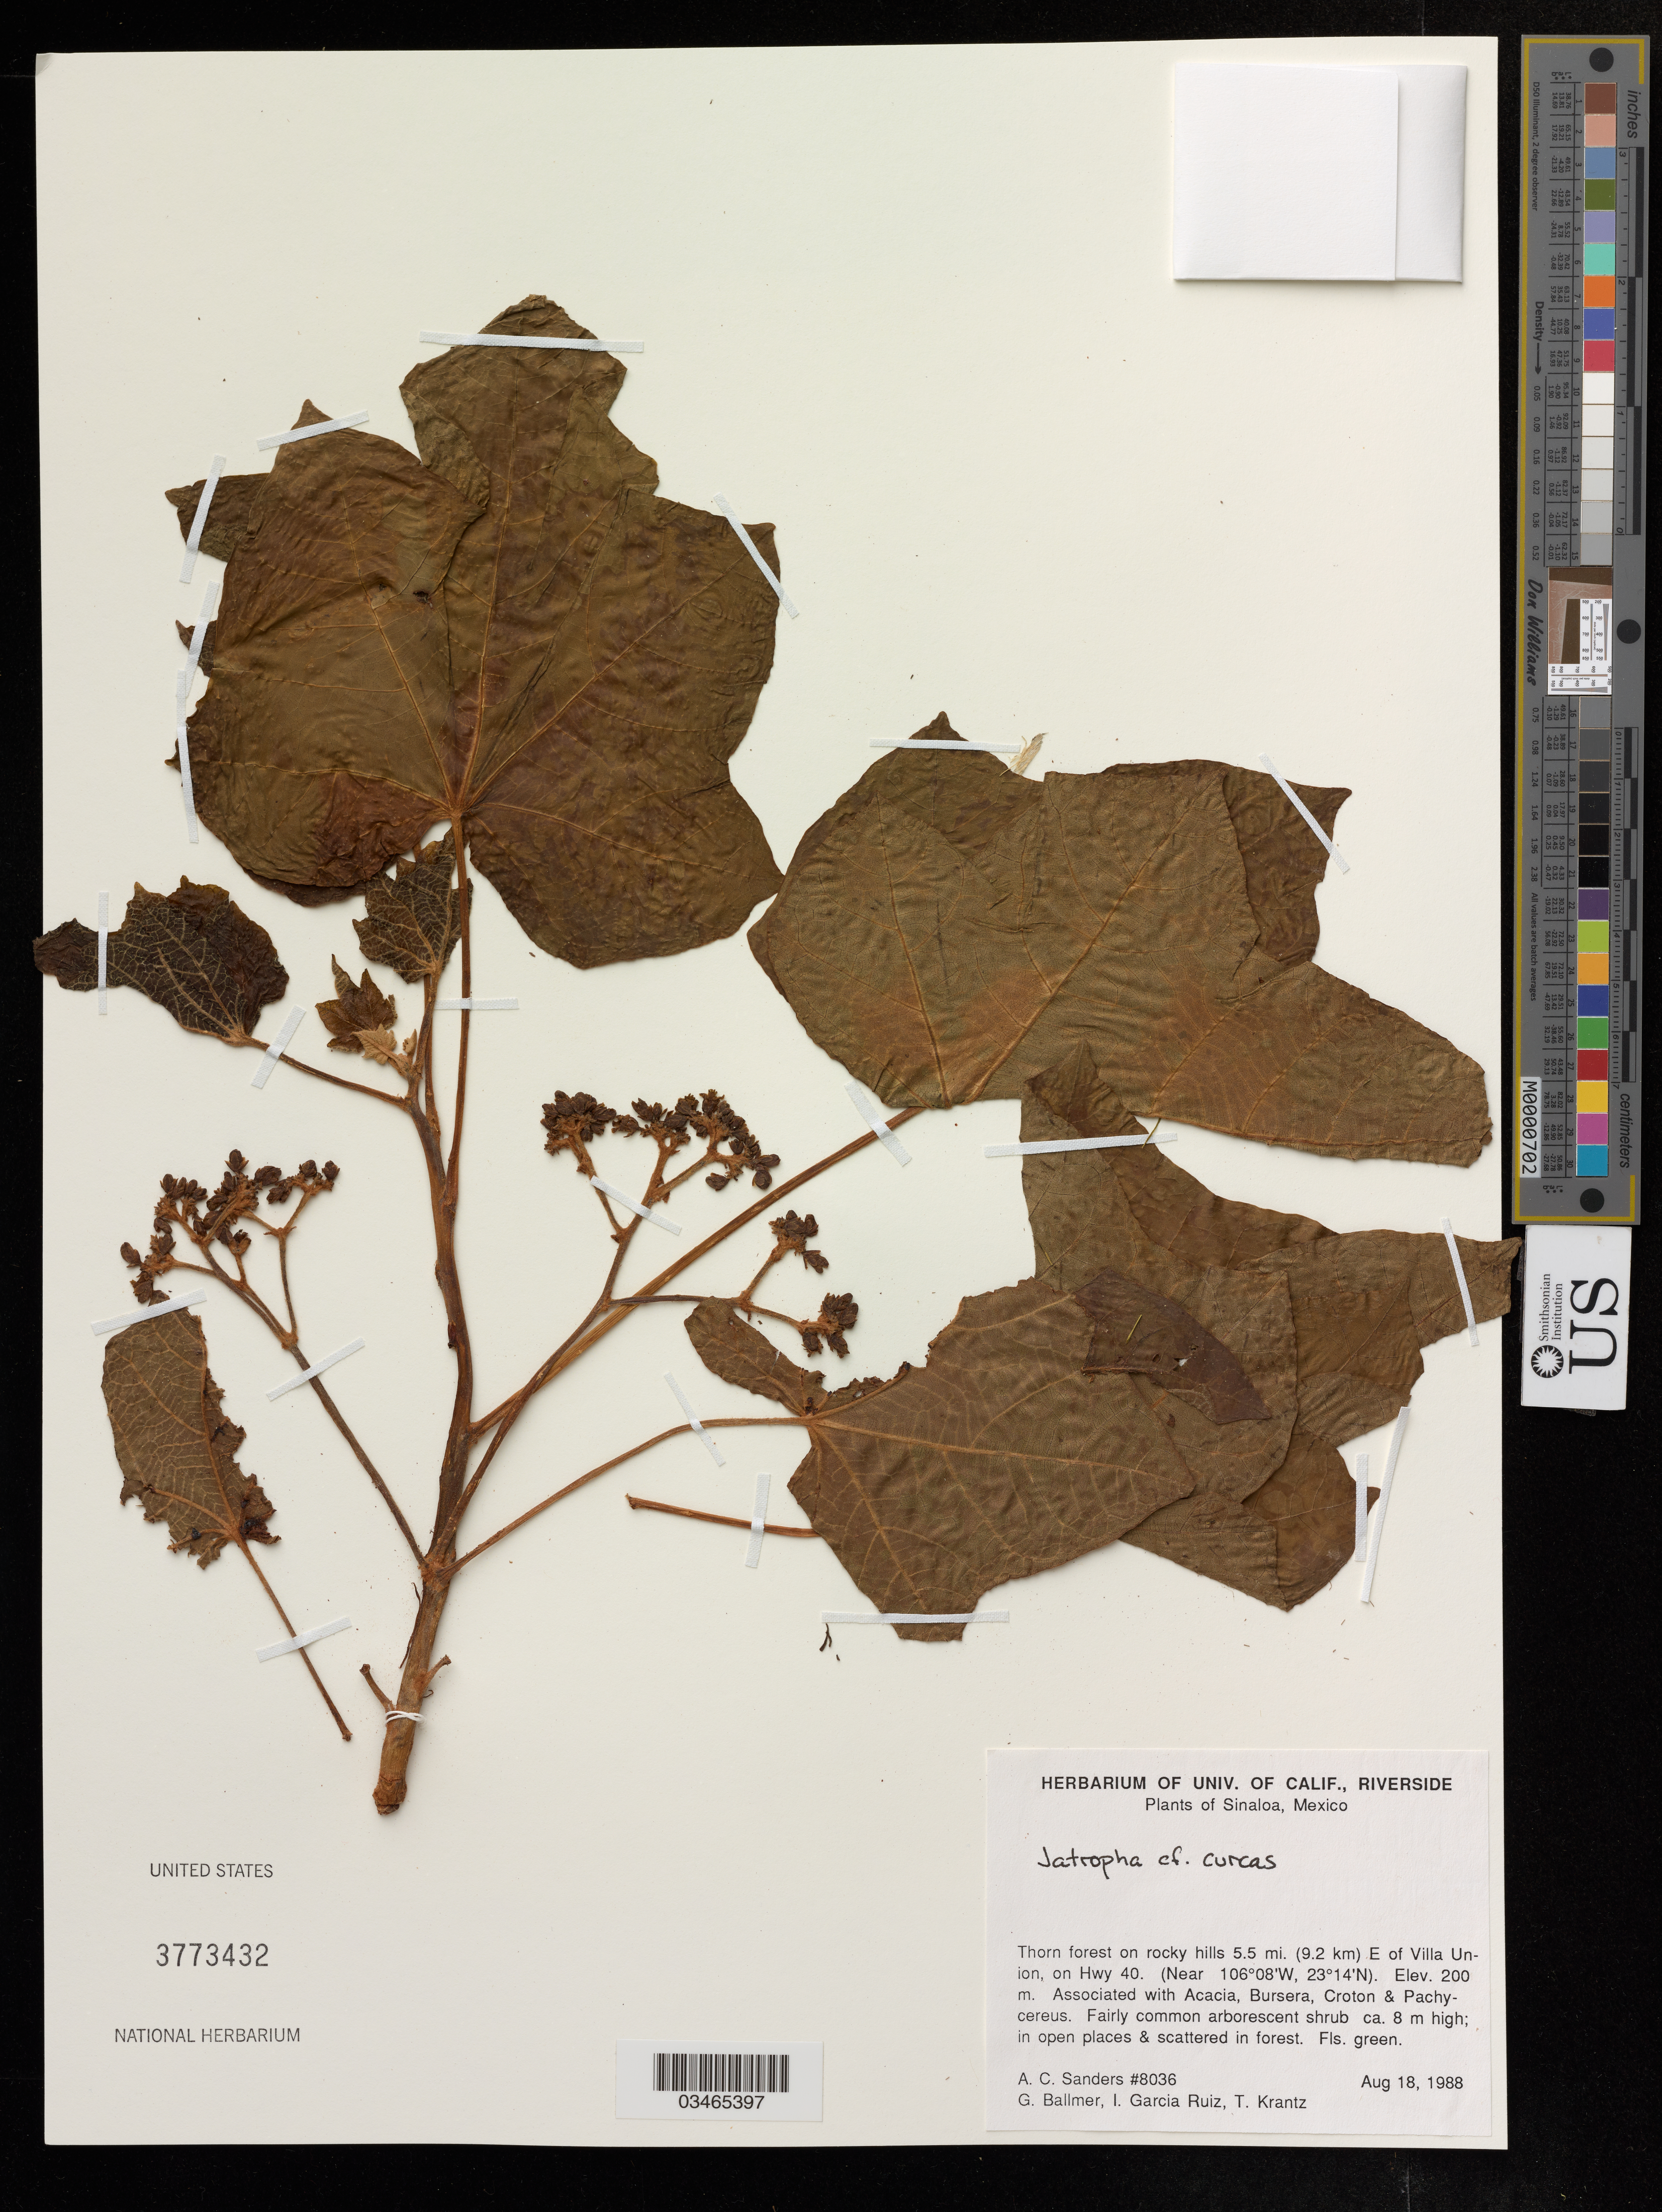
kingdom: Plantae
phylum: Tracheophyta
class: Magnoliopsida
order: Malpighiales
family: Euphorbiaceae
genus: Jatropha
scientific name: Jatropha curcas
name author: L.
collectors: A. Sanders, G. Ballmer & T. Krantz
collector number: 8036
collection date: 1988-08-18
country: Mexico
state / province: Sinaloa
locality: Hills 5.5 mi. (9.2 km) E of Villa Union, on Hwy 40.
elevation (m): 200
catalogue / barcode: US 3773432